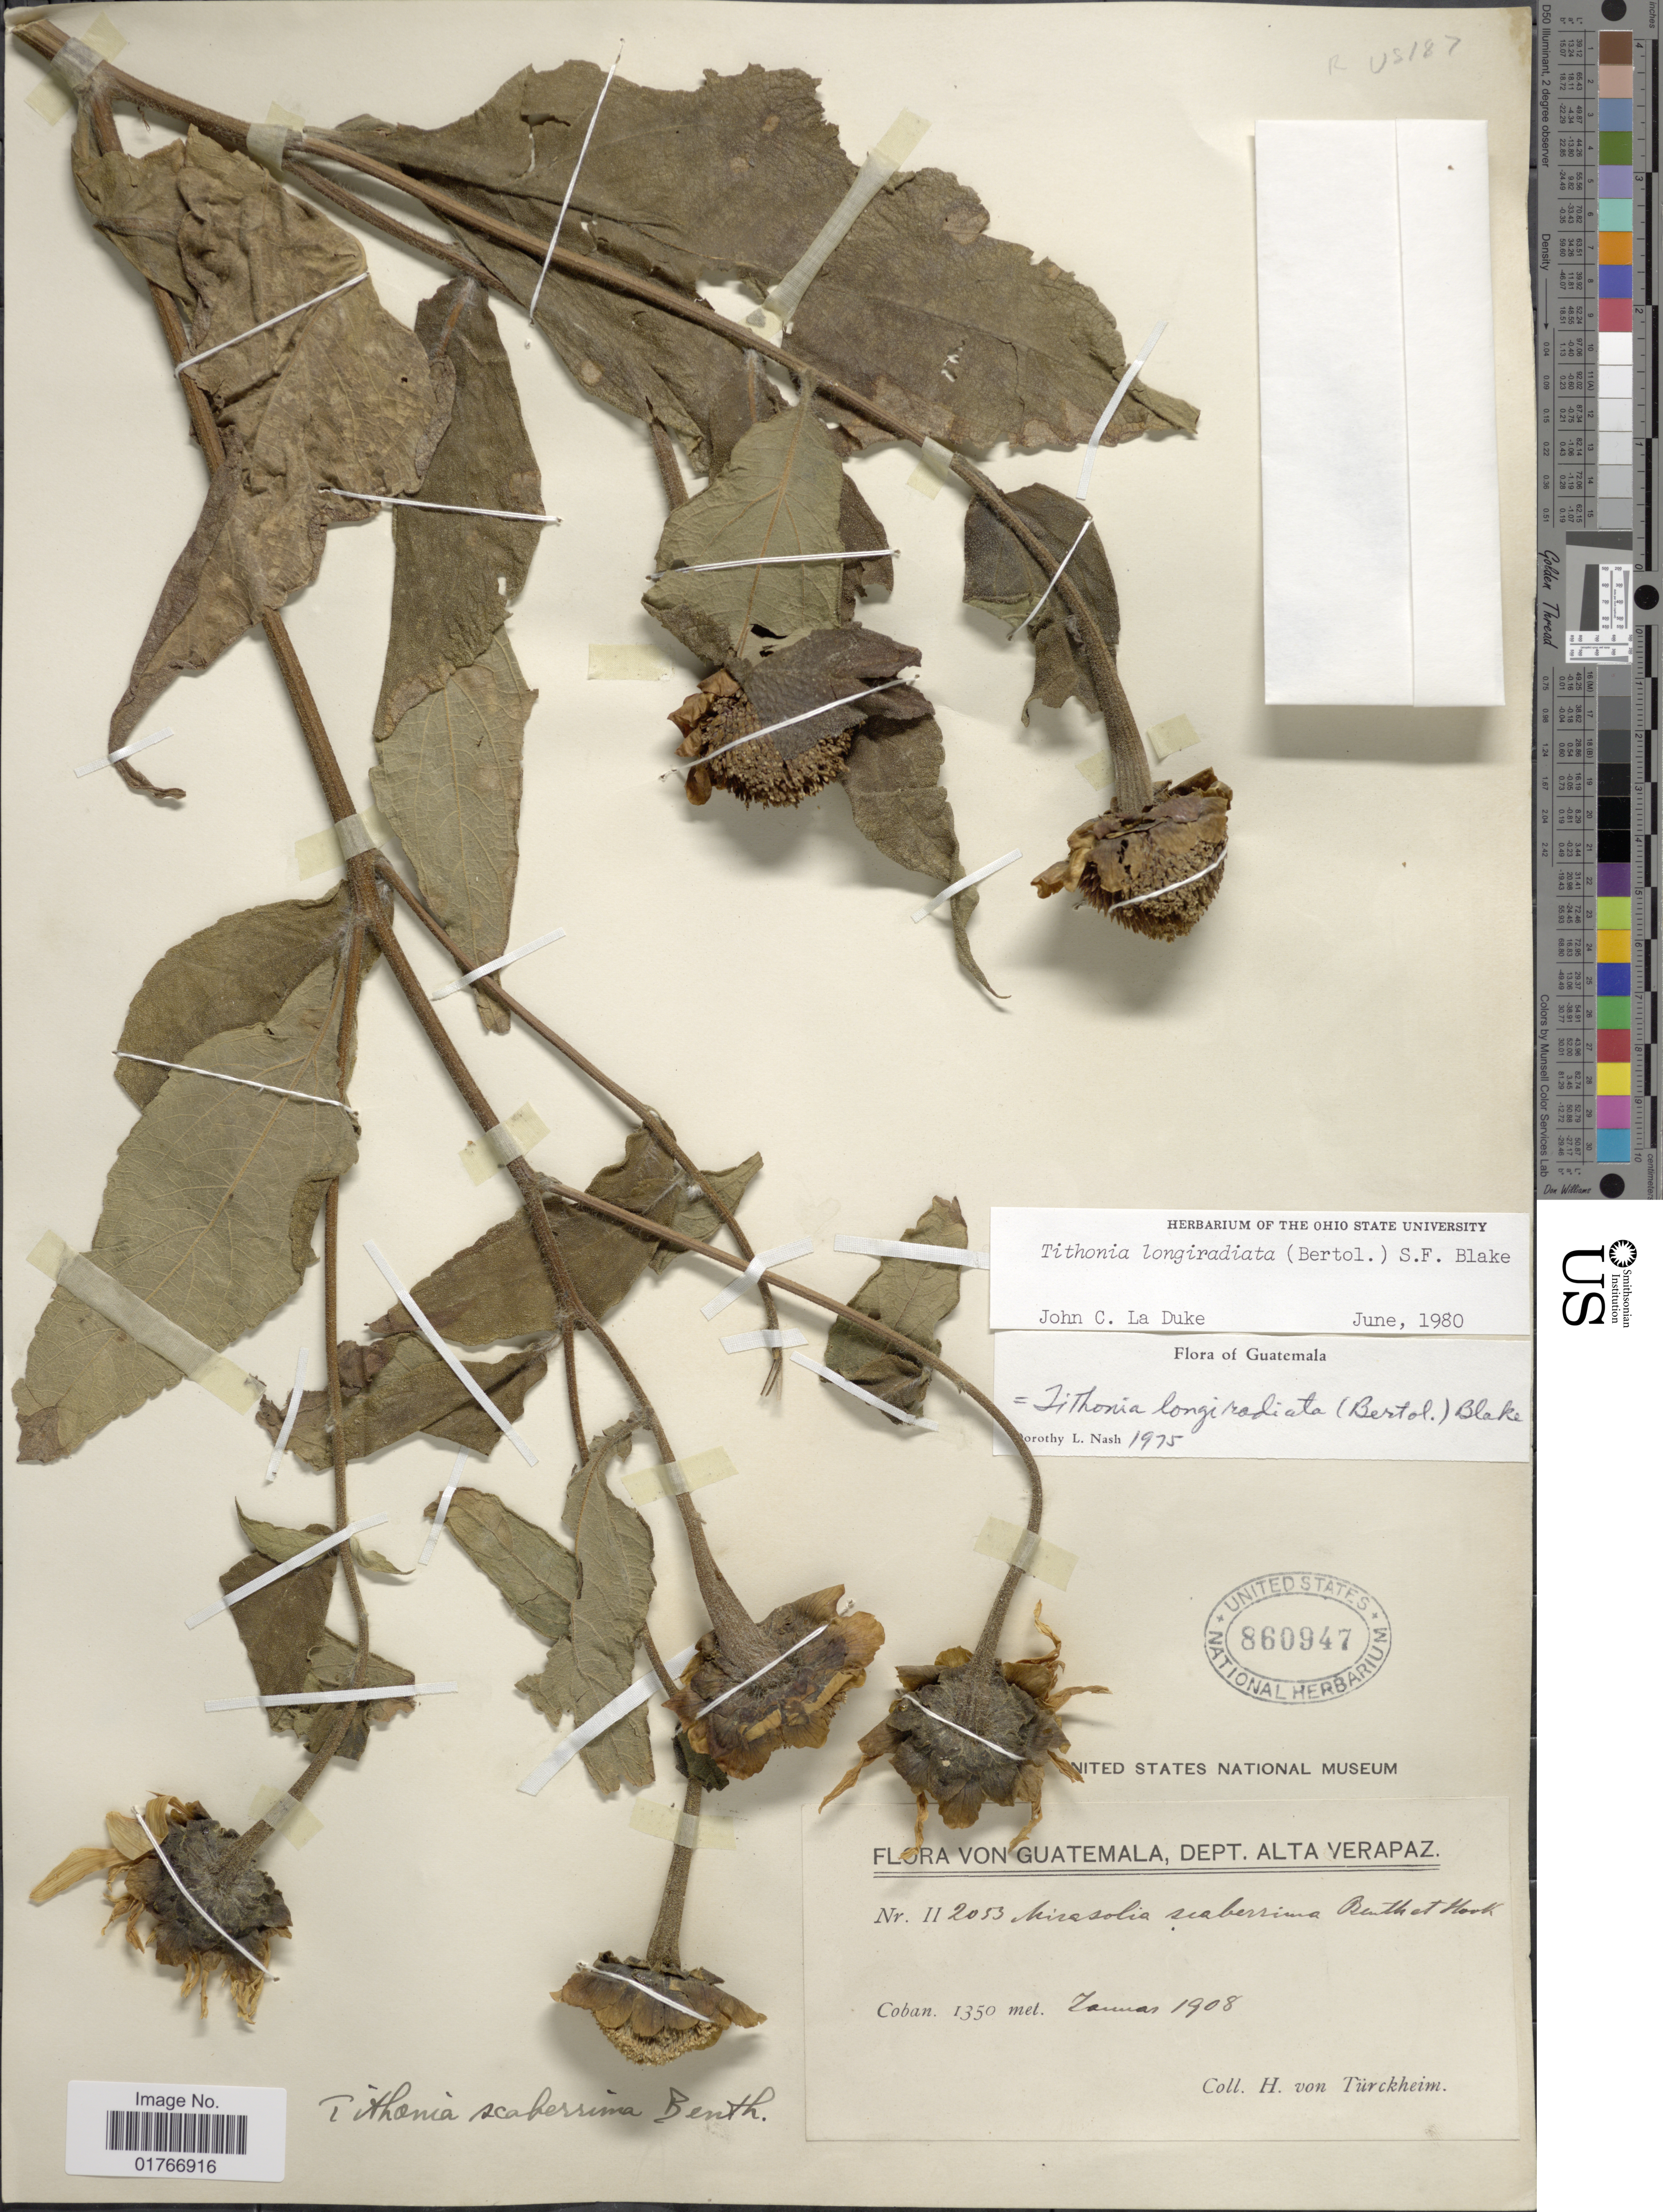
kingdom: Plantae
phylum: Tracheophyta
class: Magnoliopsida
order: Asterales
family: Asteraceae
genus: Tithonia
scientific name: Tithonia longiradiata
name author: (Bertol.) S.F. Blake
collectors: H. von Türckheim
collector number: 2/2053*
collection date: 1908-01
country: Guatemala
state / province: Alta Verapaz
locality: Coban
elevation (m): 1350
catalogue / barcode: US 860947